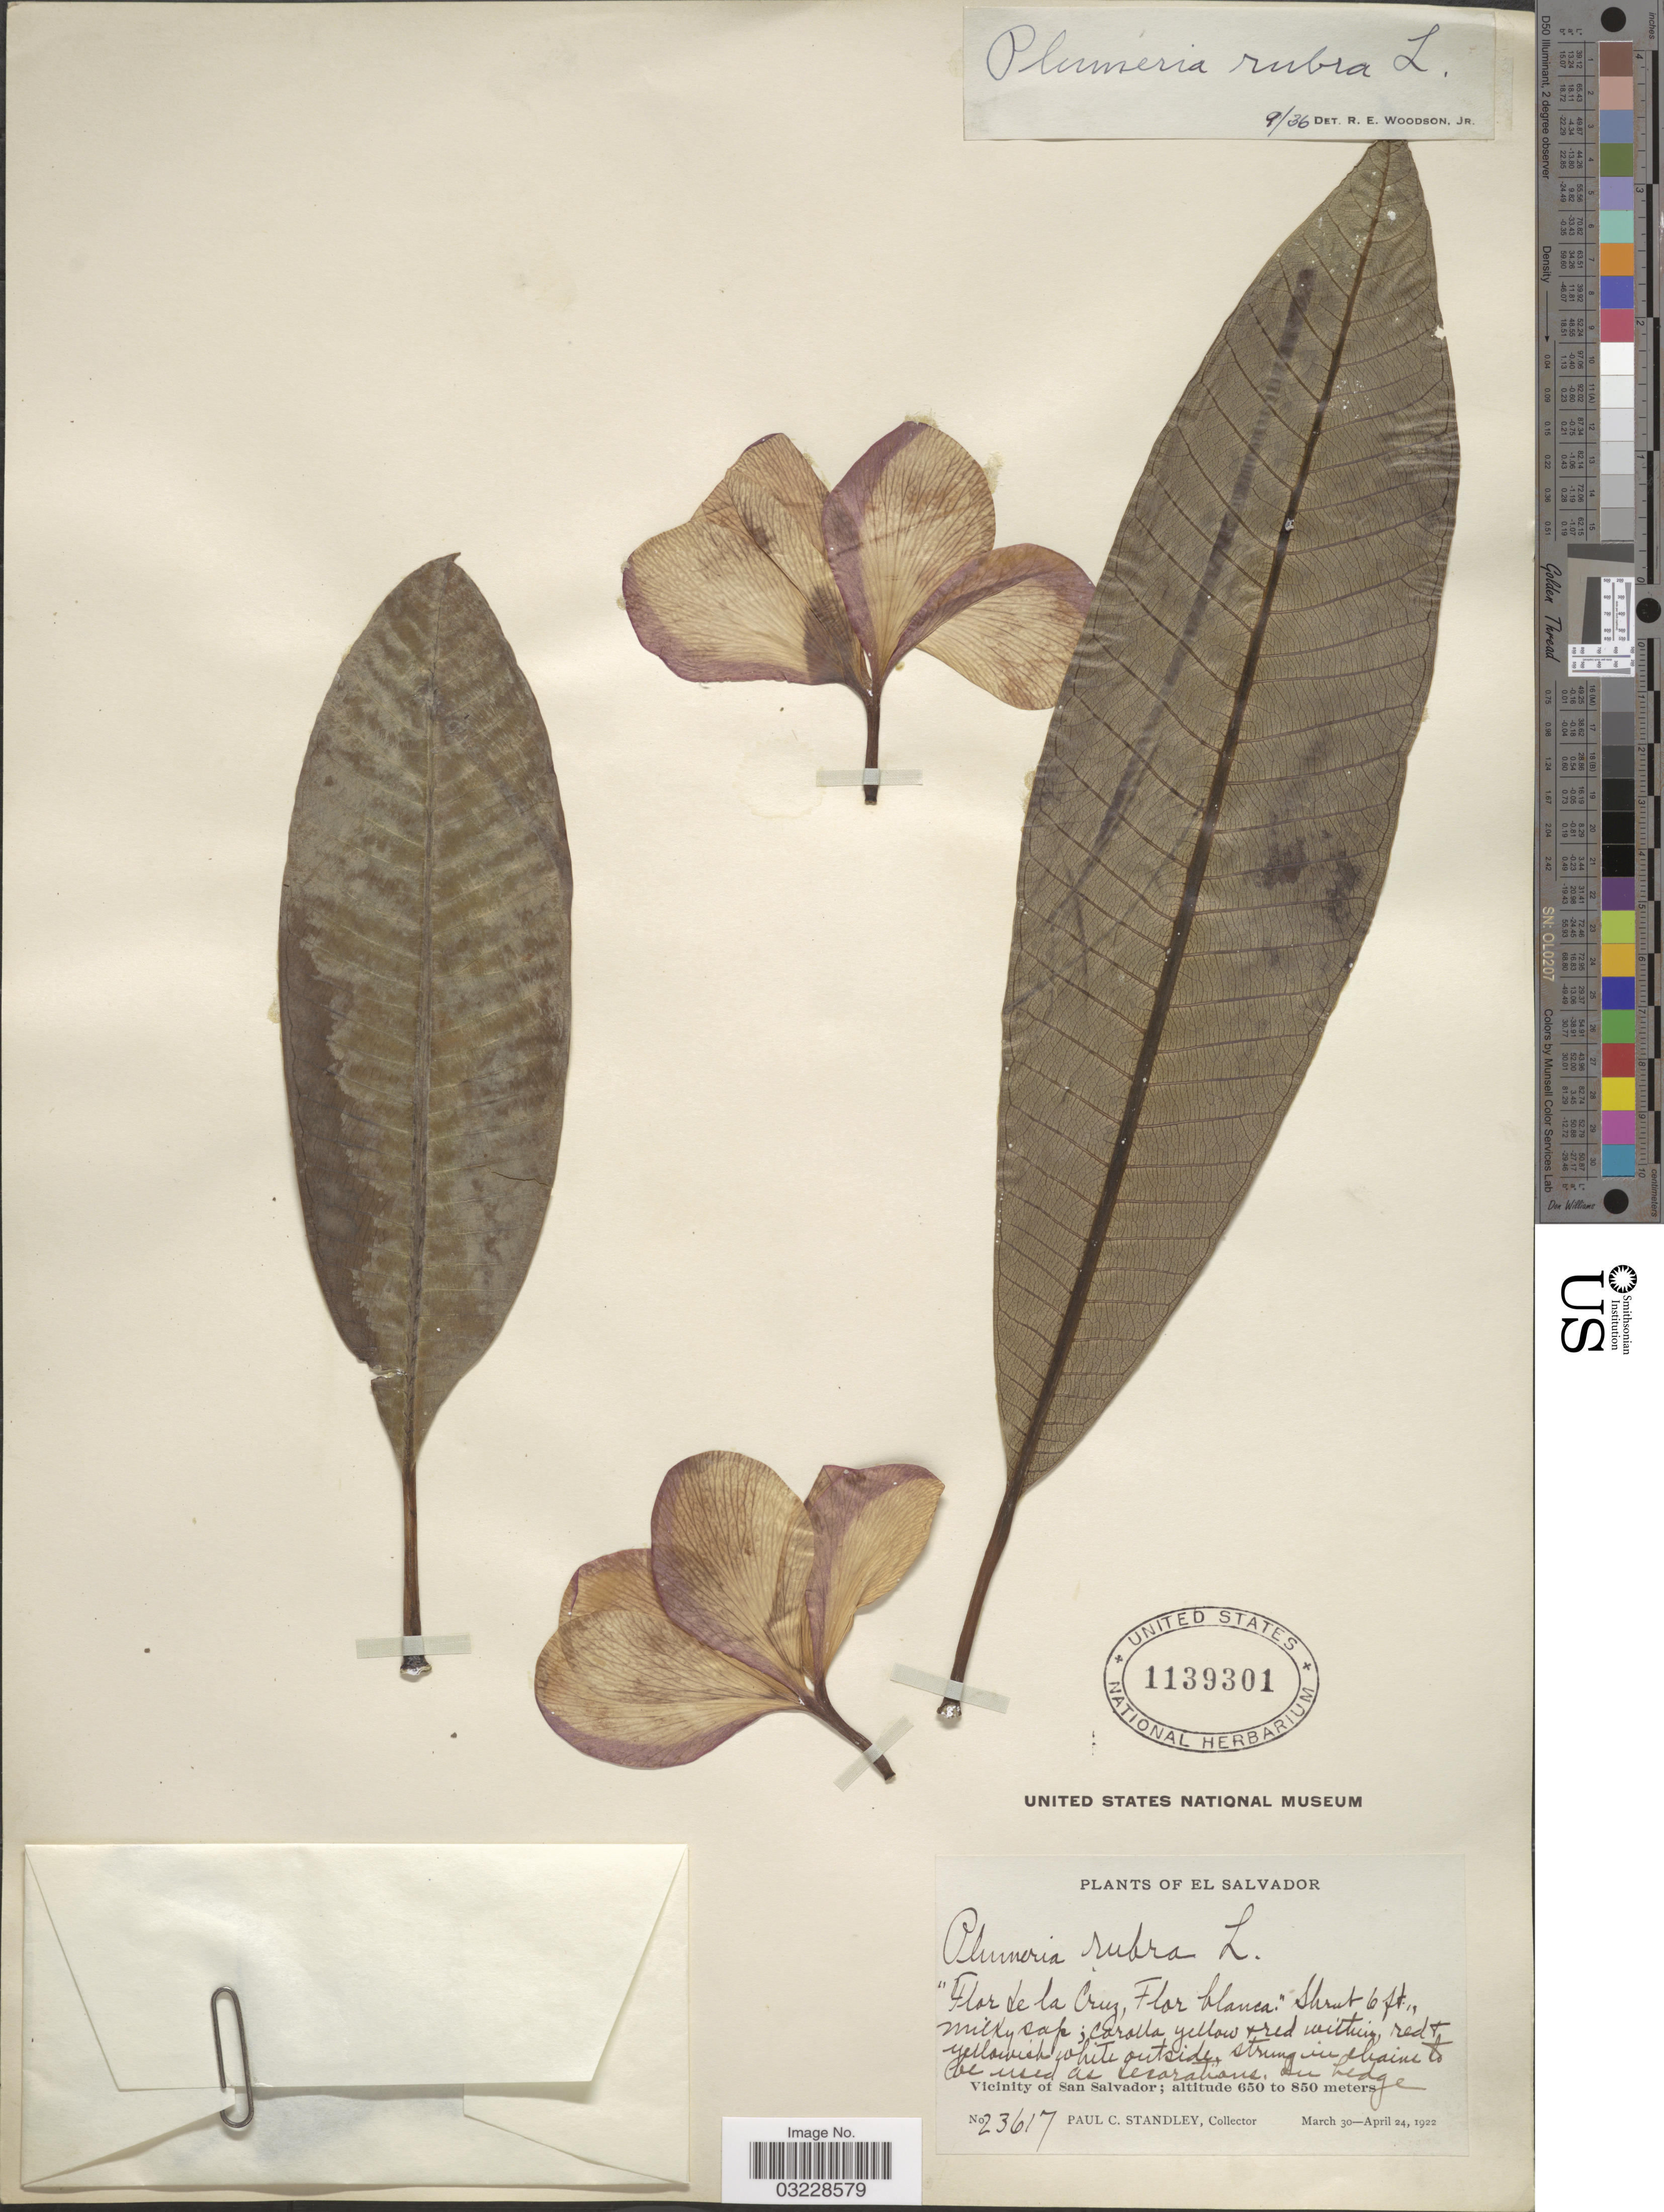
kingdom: Plantae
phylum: Tracheophyta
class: Magnoliopsida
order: Gentianales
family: Apocynaceae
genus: Plumeria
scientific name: Plumeria rubra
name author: L.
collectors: P. C. Standley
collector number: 23617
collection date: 1922-03-30/1922-04-24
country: El Salvador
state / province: San Salvador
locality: Vicinity of San Salvador.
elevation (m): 650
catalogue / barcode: US 1139301